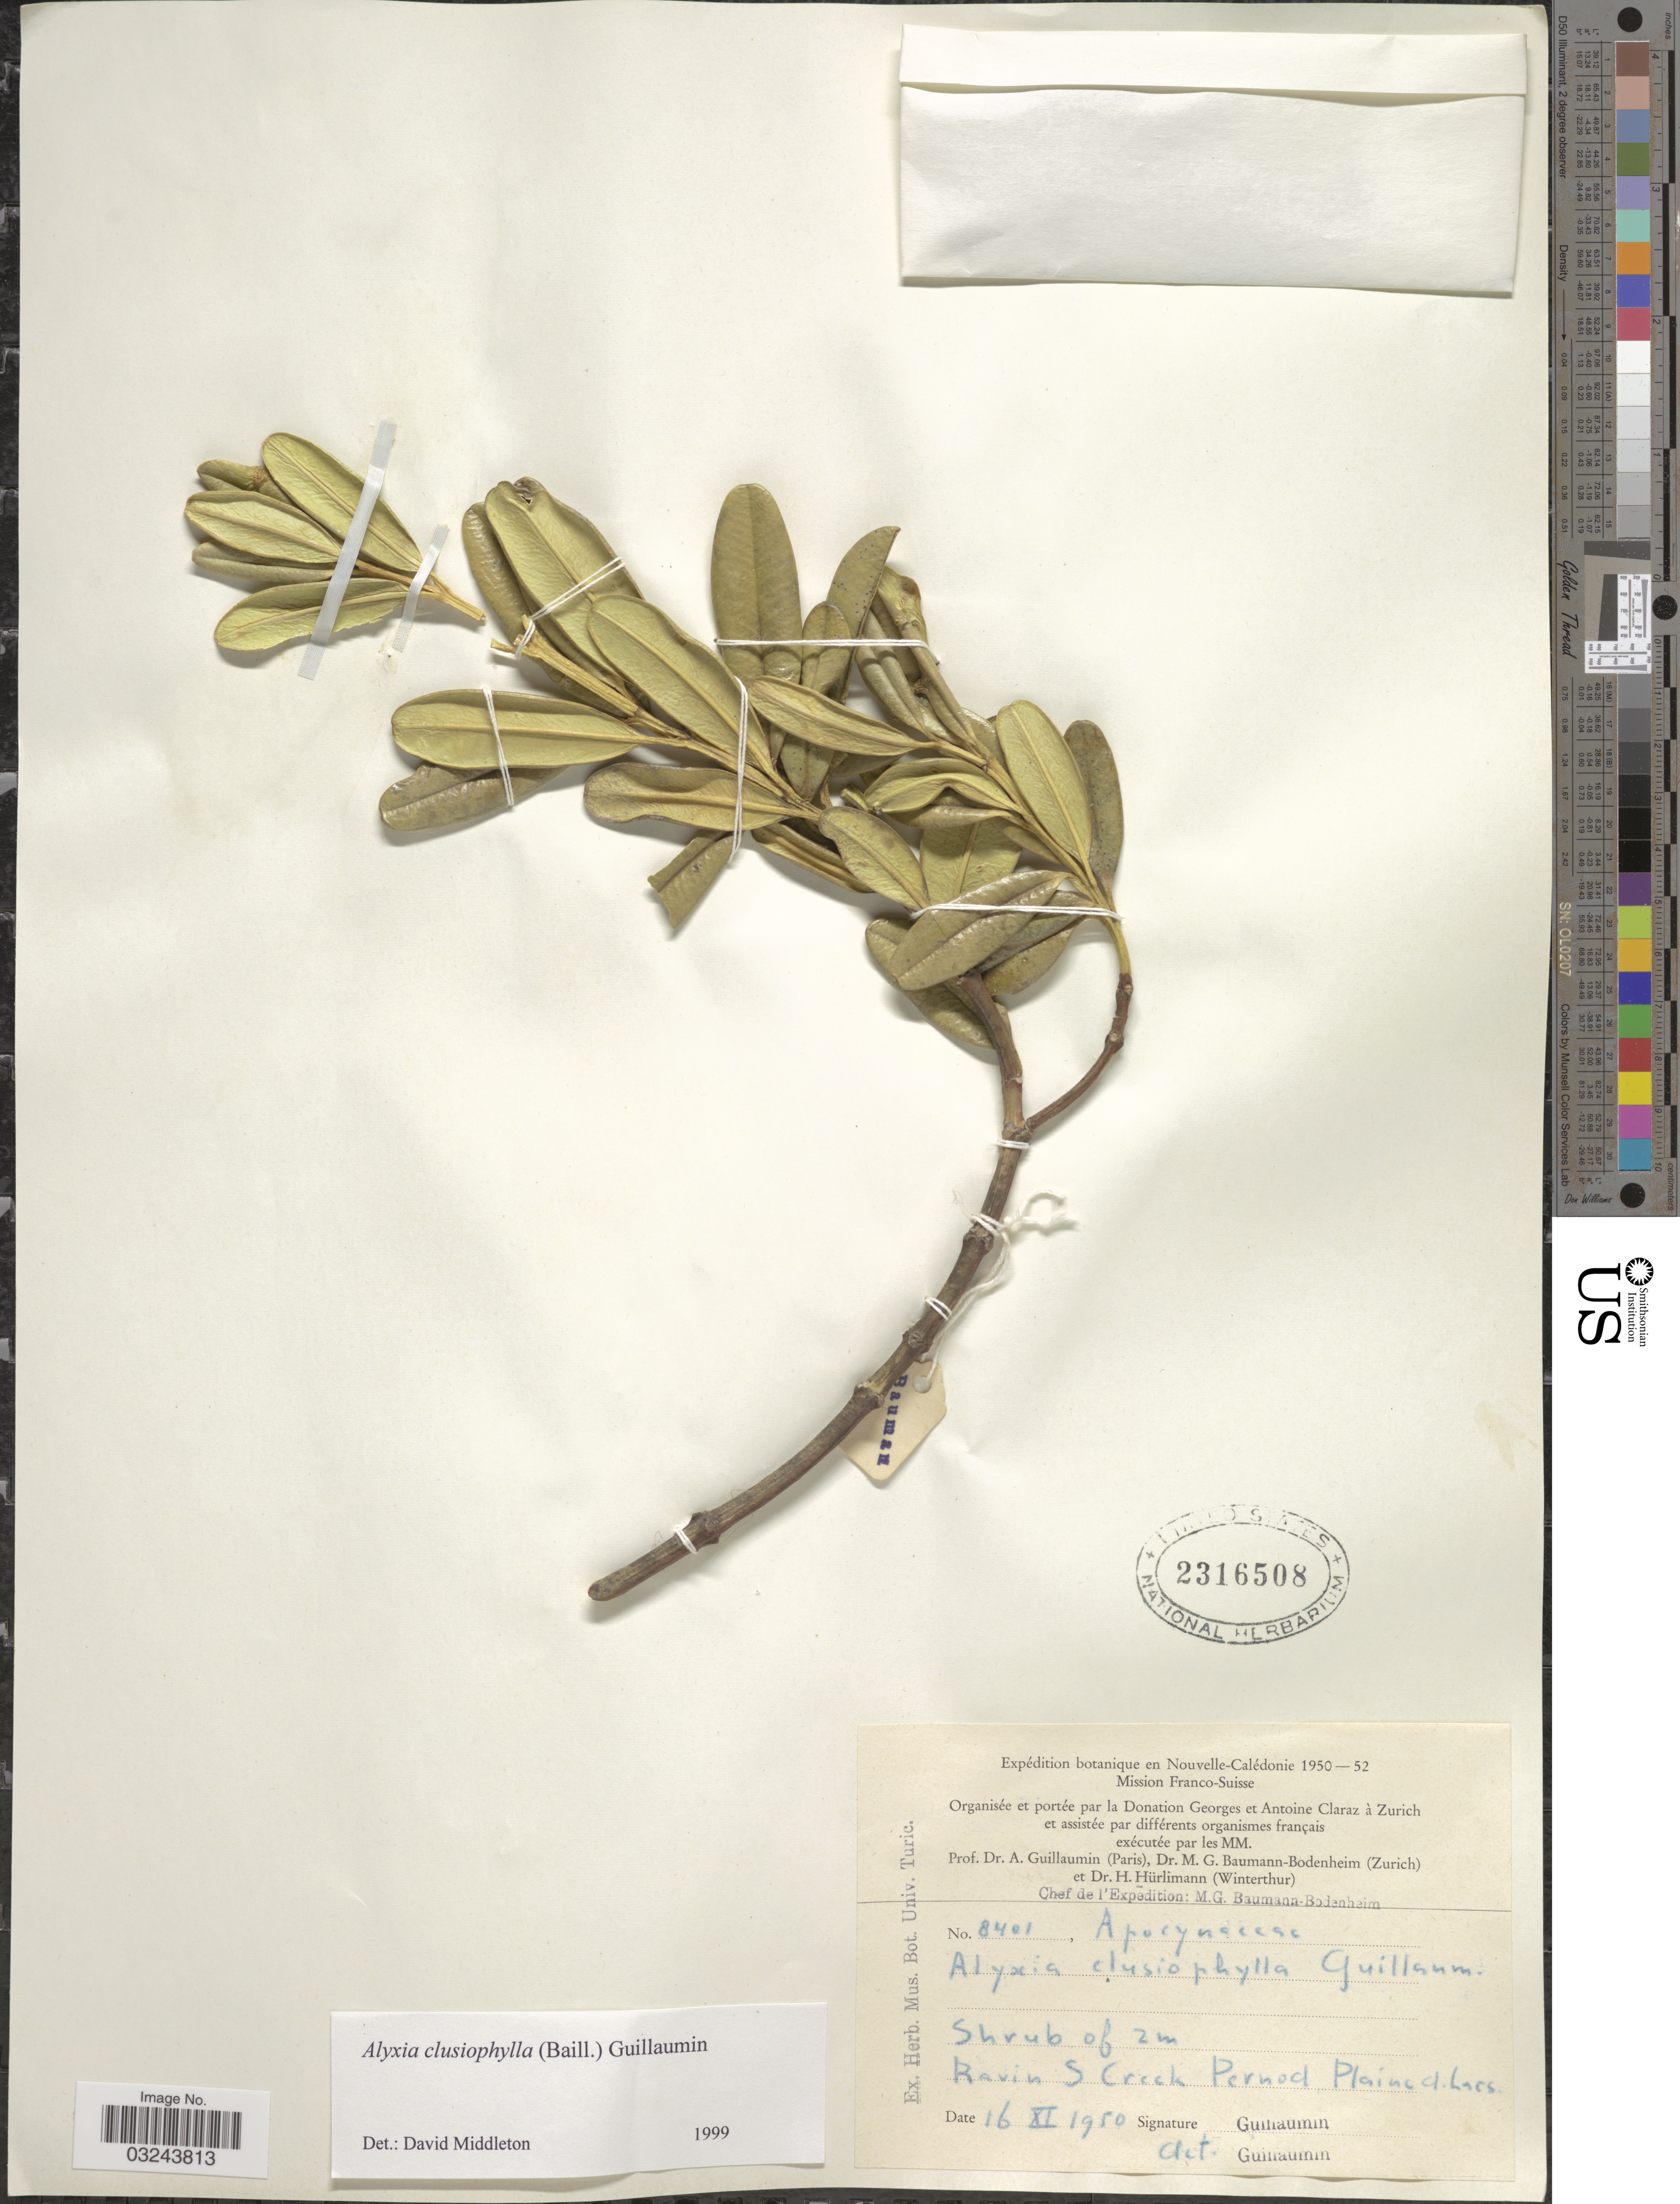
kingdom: Plantae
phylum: Tracheophyta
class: Magnoliopsida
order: Gentianales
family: Apocynaceae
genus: Alyxia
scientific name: Alyxia clusiophylla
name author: (Baill.) Guillaumin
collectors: A. Guillaumin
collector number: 8401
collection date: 1950-11-16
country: New Caledonia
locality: Nouvelle-Calédonie. Ravin S Creek Pernod [interpreted] Plaine d. Lacs.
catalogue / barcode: US 2316508